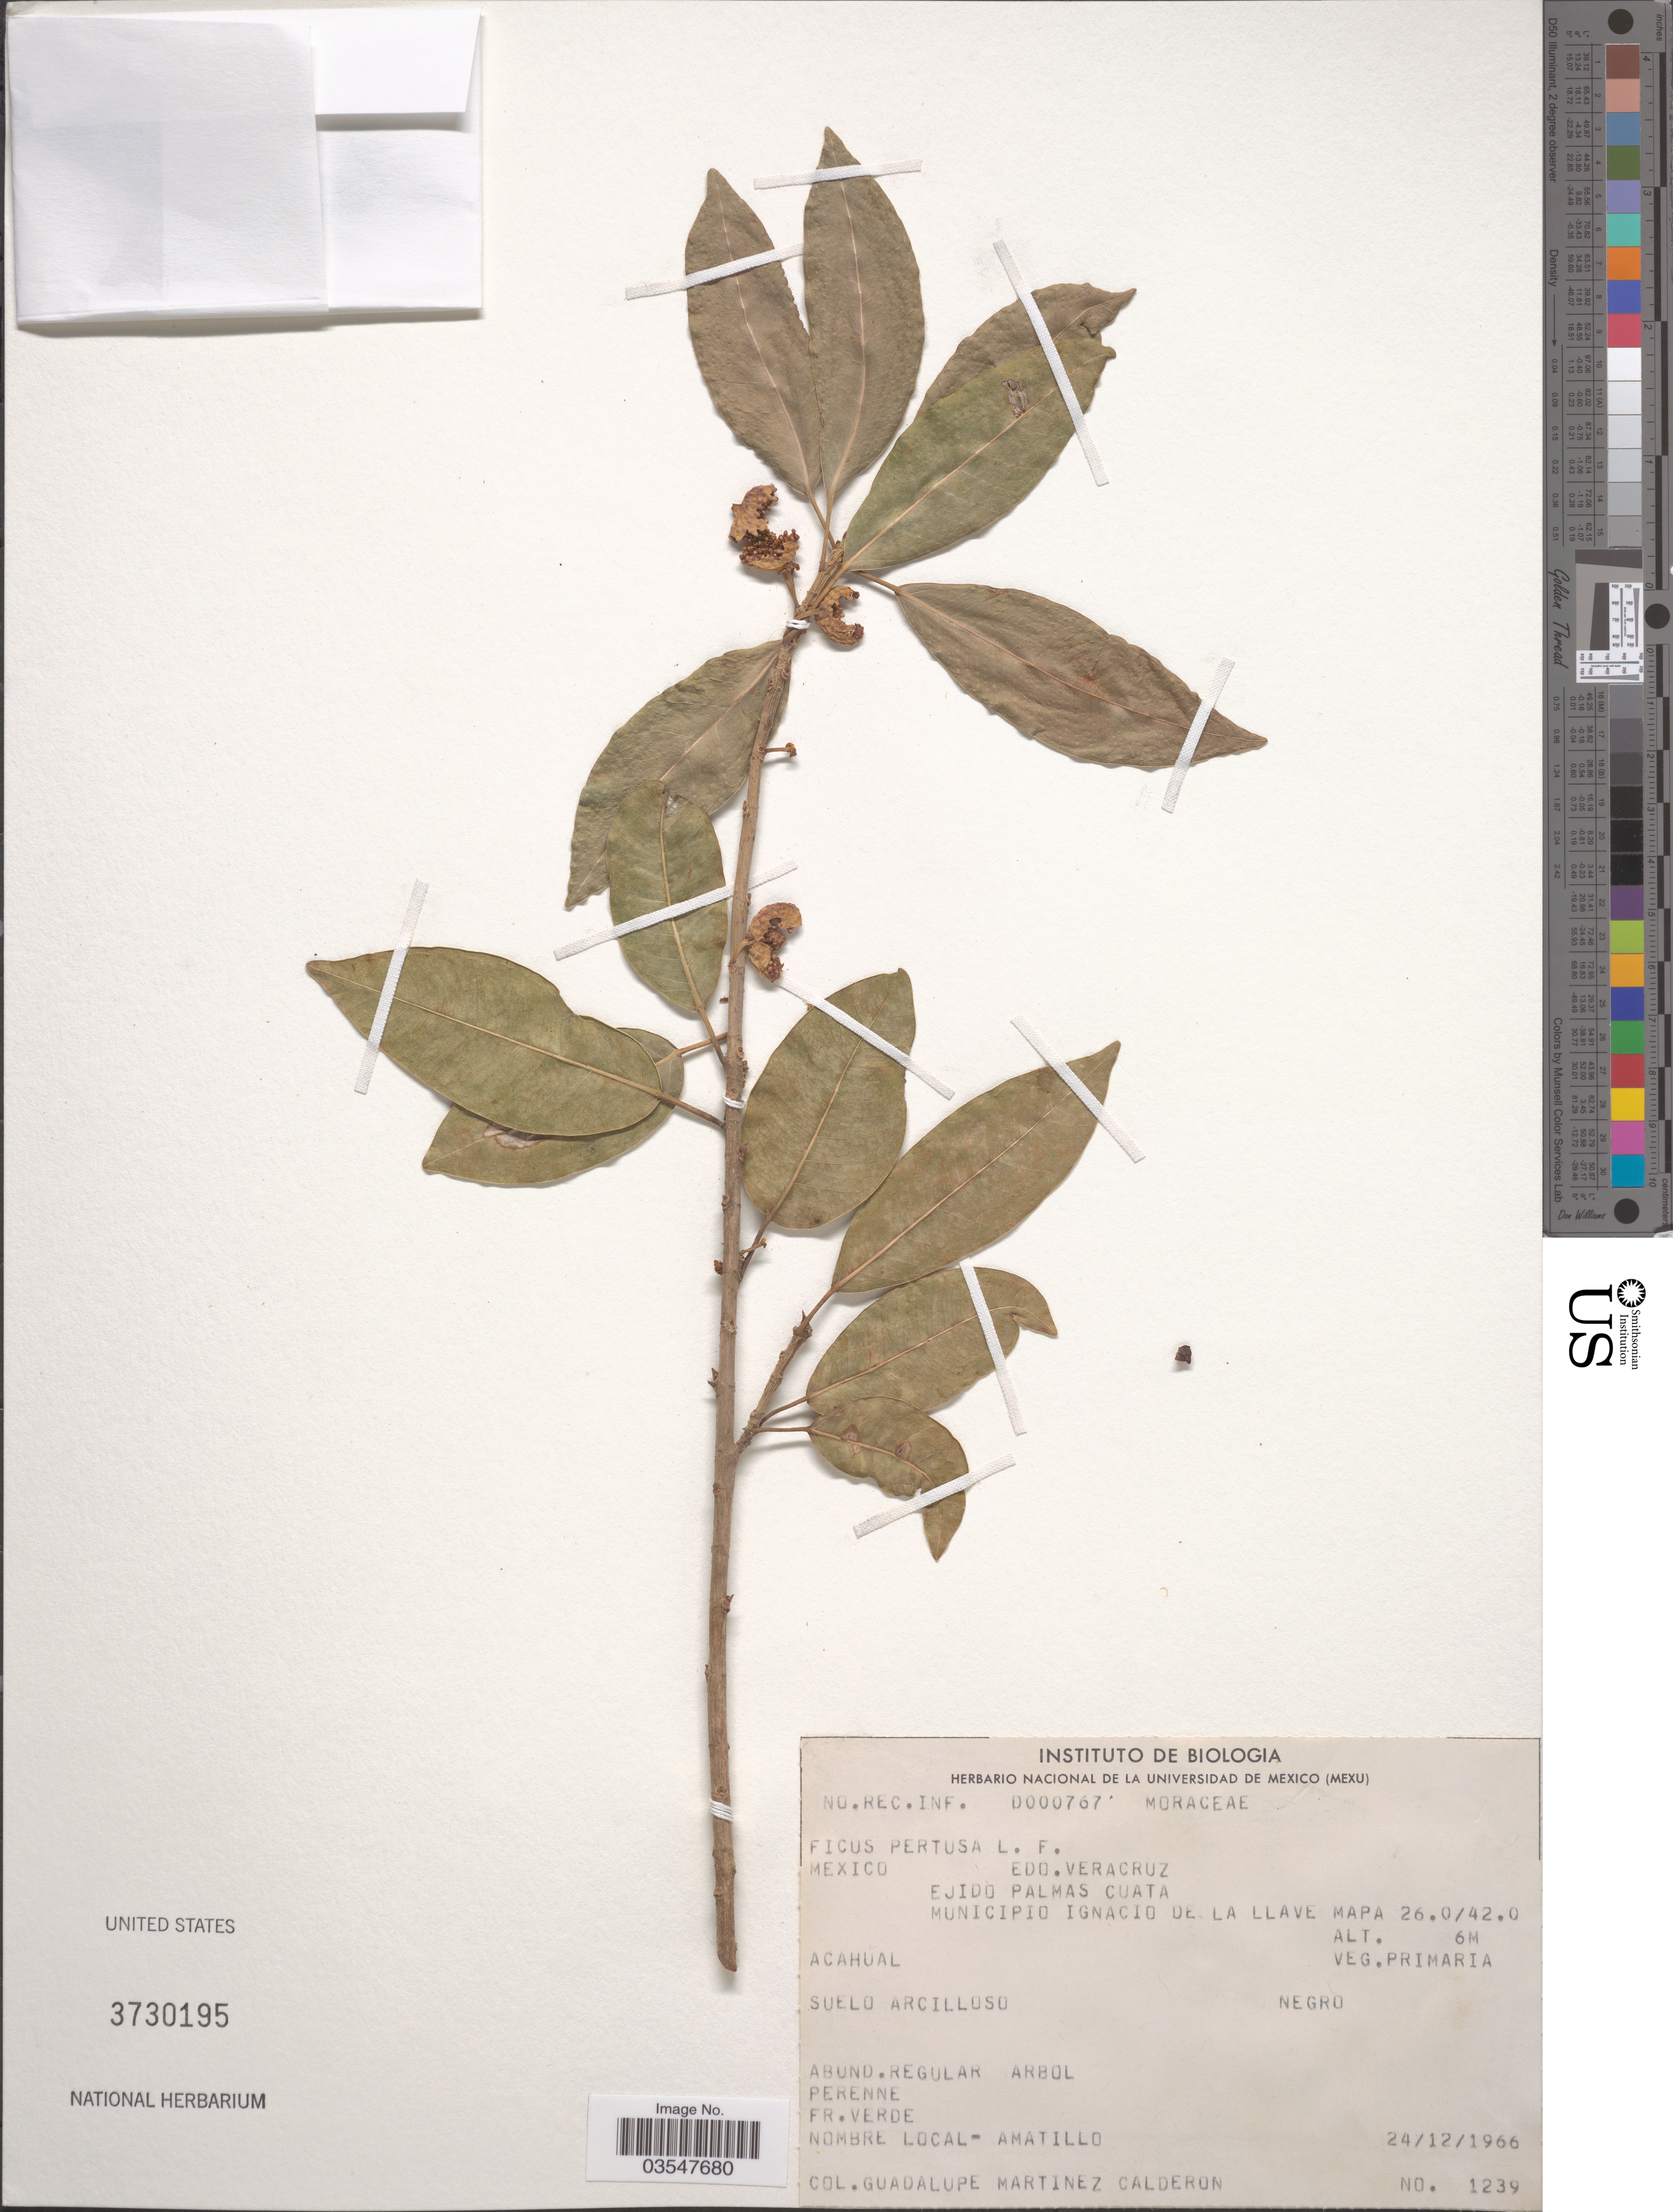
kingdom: Plantae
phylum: Tracheophyta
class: Magnoliopsida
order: Rosales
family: Moraceae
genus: Ficus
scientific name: Ficus pertusa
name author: L. f.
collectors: G. Martinez-C.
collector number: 1239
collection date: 1966-12-24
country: Mexico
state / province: Veracruz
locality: Edo. Veracruz. Ejido Palmas Cuata. Municipio Ignacio de La Llave Mapa 26.0/42.0.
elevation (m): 6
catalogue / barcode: US 3730195